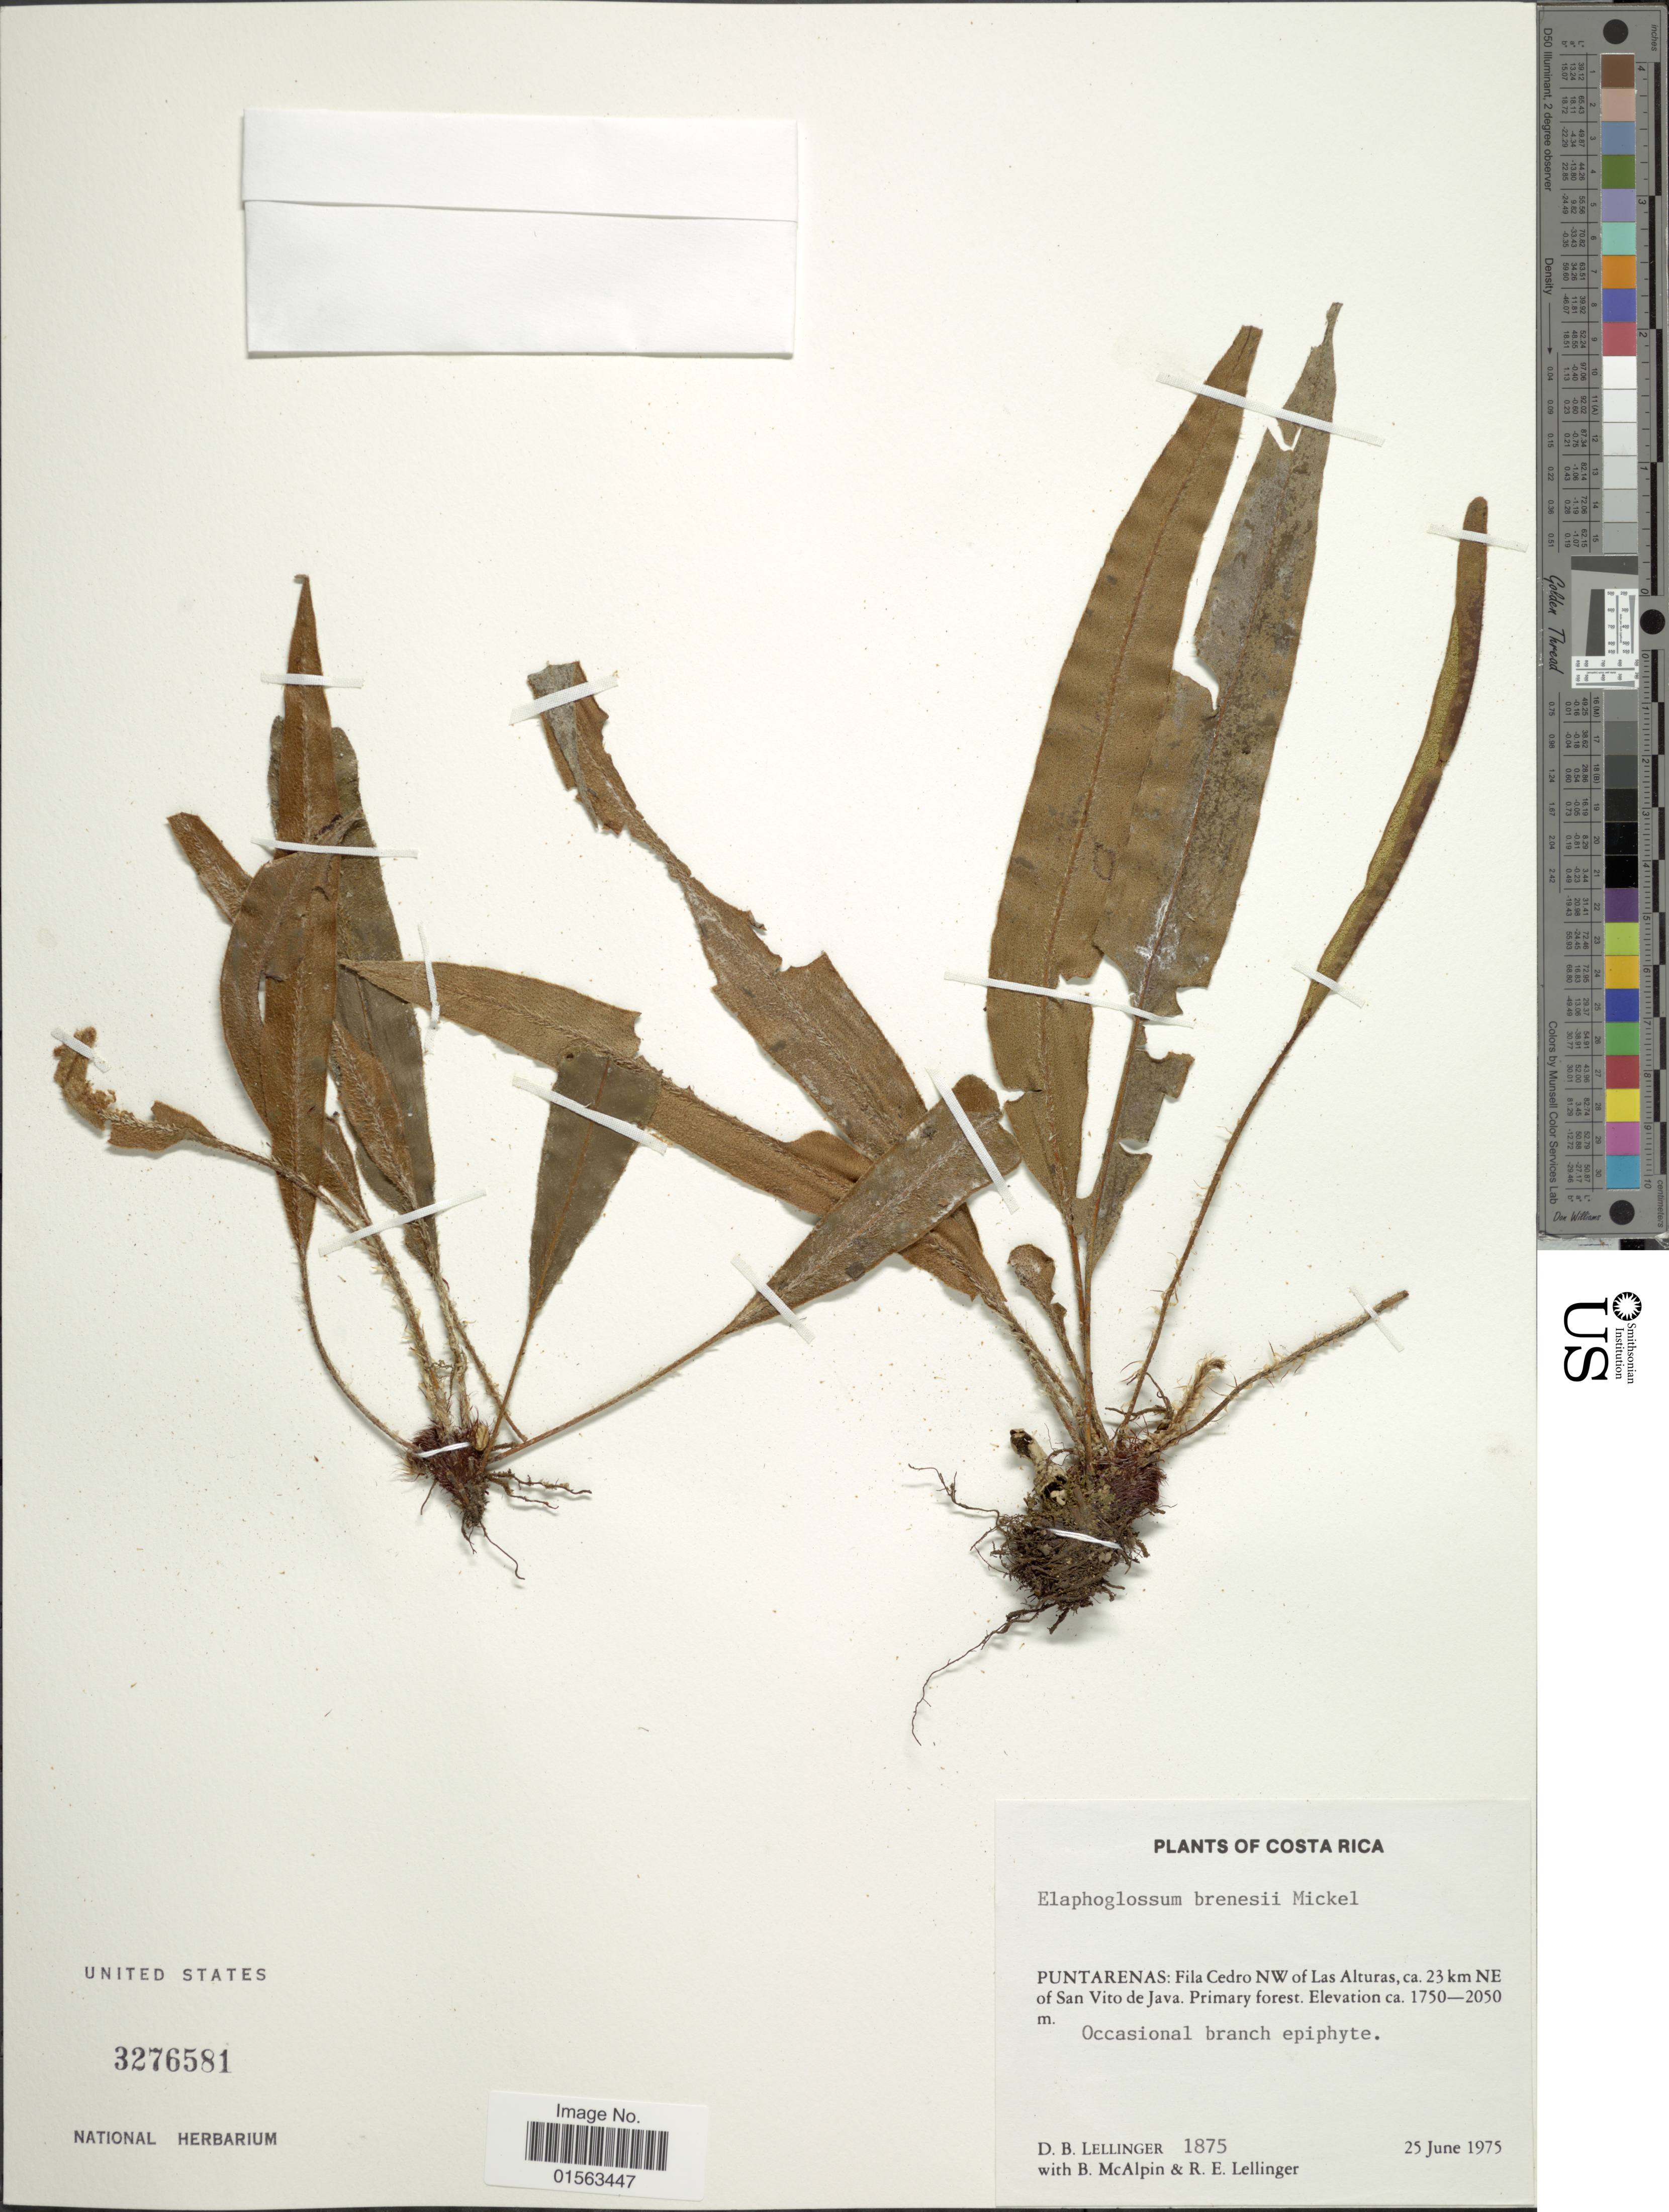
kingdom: Plantae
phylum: Tracheophyta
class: Polypodiopsida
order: Polypodiales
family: Dryopteridaceae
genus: Elaphoglossum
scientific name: Elaphoglossum brenesii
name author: Mickel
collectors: D. B. Lellinger, B. McAlpin & R. E. Lellinger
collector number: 1875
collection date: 1975-06-25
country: Costa Rica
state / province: Puntarenas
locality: Puntarenas: Fila Cedro NW of Las Alturas, ca. 23 km NE of San Vito de Java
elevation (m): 1750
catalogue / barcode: US 3276581